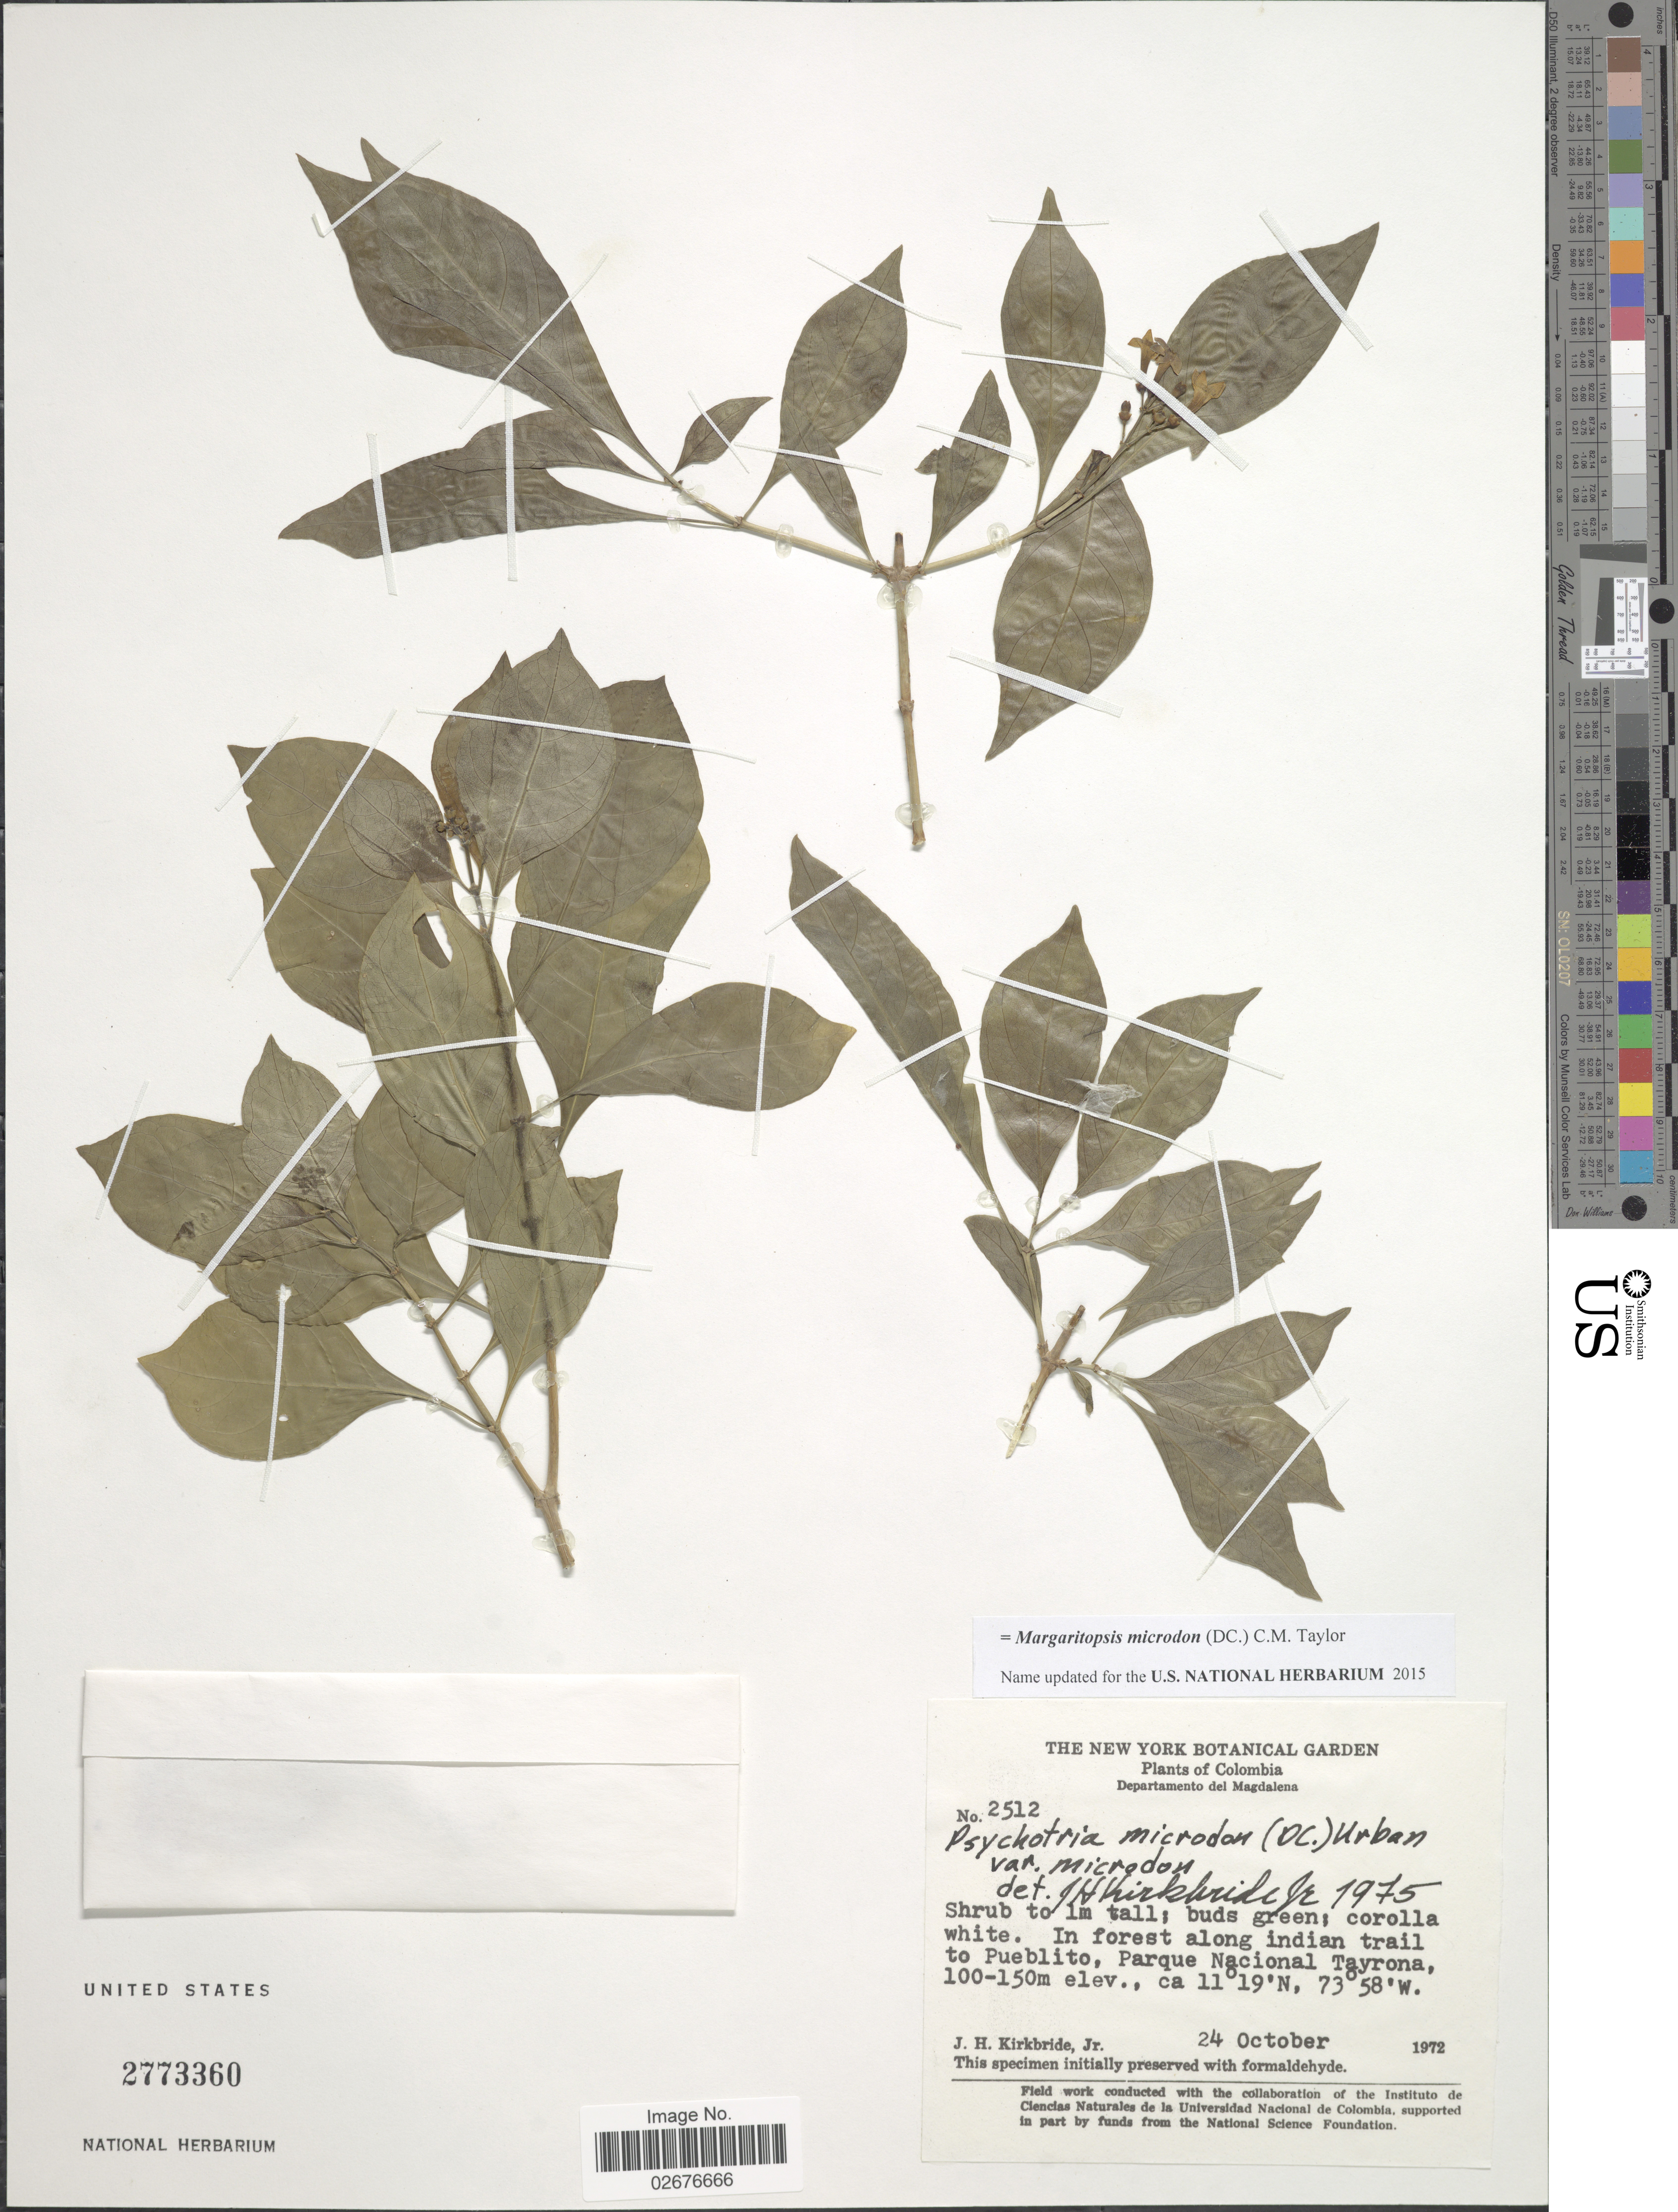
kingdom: Plantae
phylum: Tracheophyta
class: Magnoliopsida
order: Gentianales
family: Rubiaceae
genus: Margaritopsis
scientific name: Margaritopsis microdon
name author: (DC.) C.M. Taylor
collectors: J. H. Kirkbride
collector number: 2512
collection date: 1972-10-24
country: Colombia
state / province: Magdalena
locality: In forest along indian trail to Pueblito, Parque Nacional Tayrona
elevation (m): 100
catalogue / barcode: US 2773360